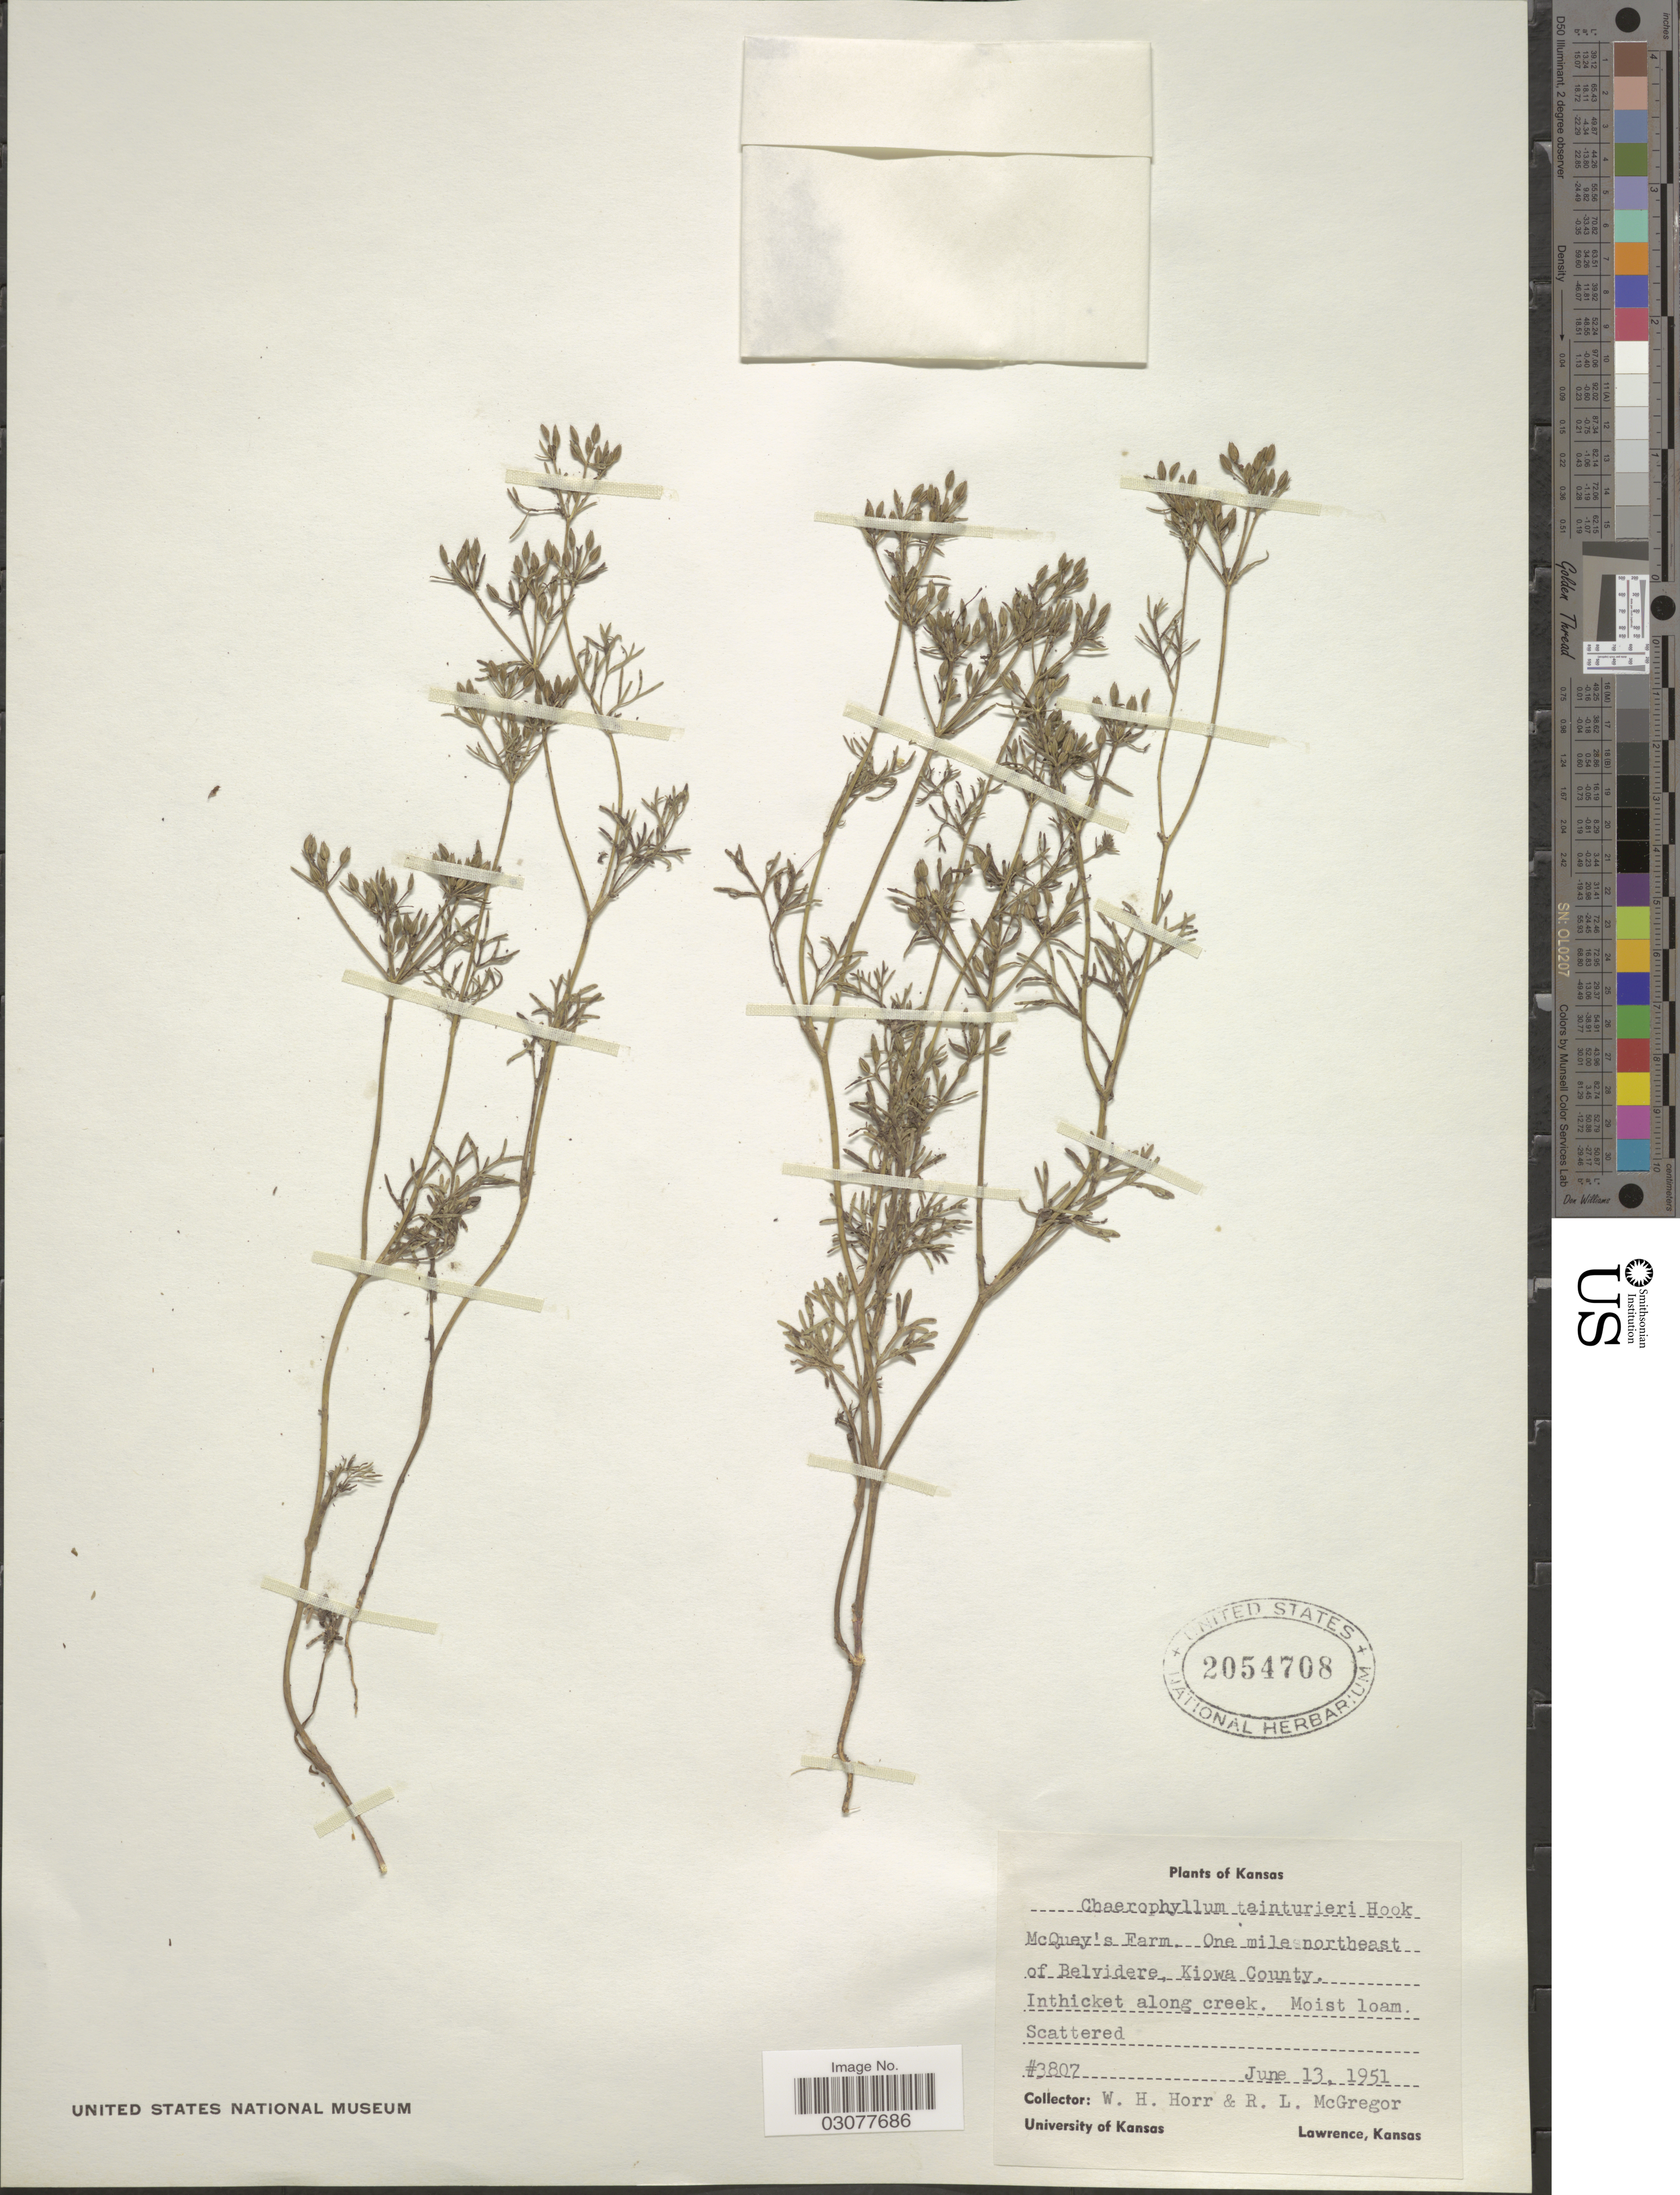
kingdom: Plantae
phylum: Tracheophyta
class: Magnoliopsida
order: Apiales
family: Apiaceae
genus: Chaerophyllum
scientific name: Chaerophyllum tainturieri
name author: Hook.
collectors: W. H. Horr & R. McGregor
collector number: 3807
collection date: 1951-06-13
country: United States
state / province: Kansas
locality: McQuey's Farm. One mile northeast of Belvidere, Kiowa County.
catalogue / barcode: US 2054708